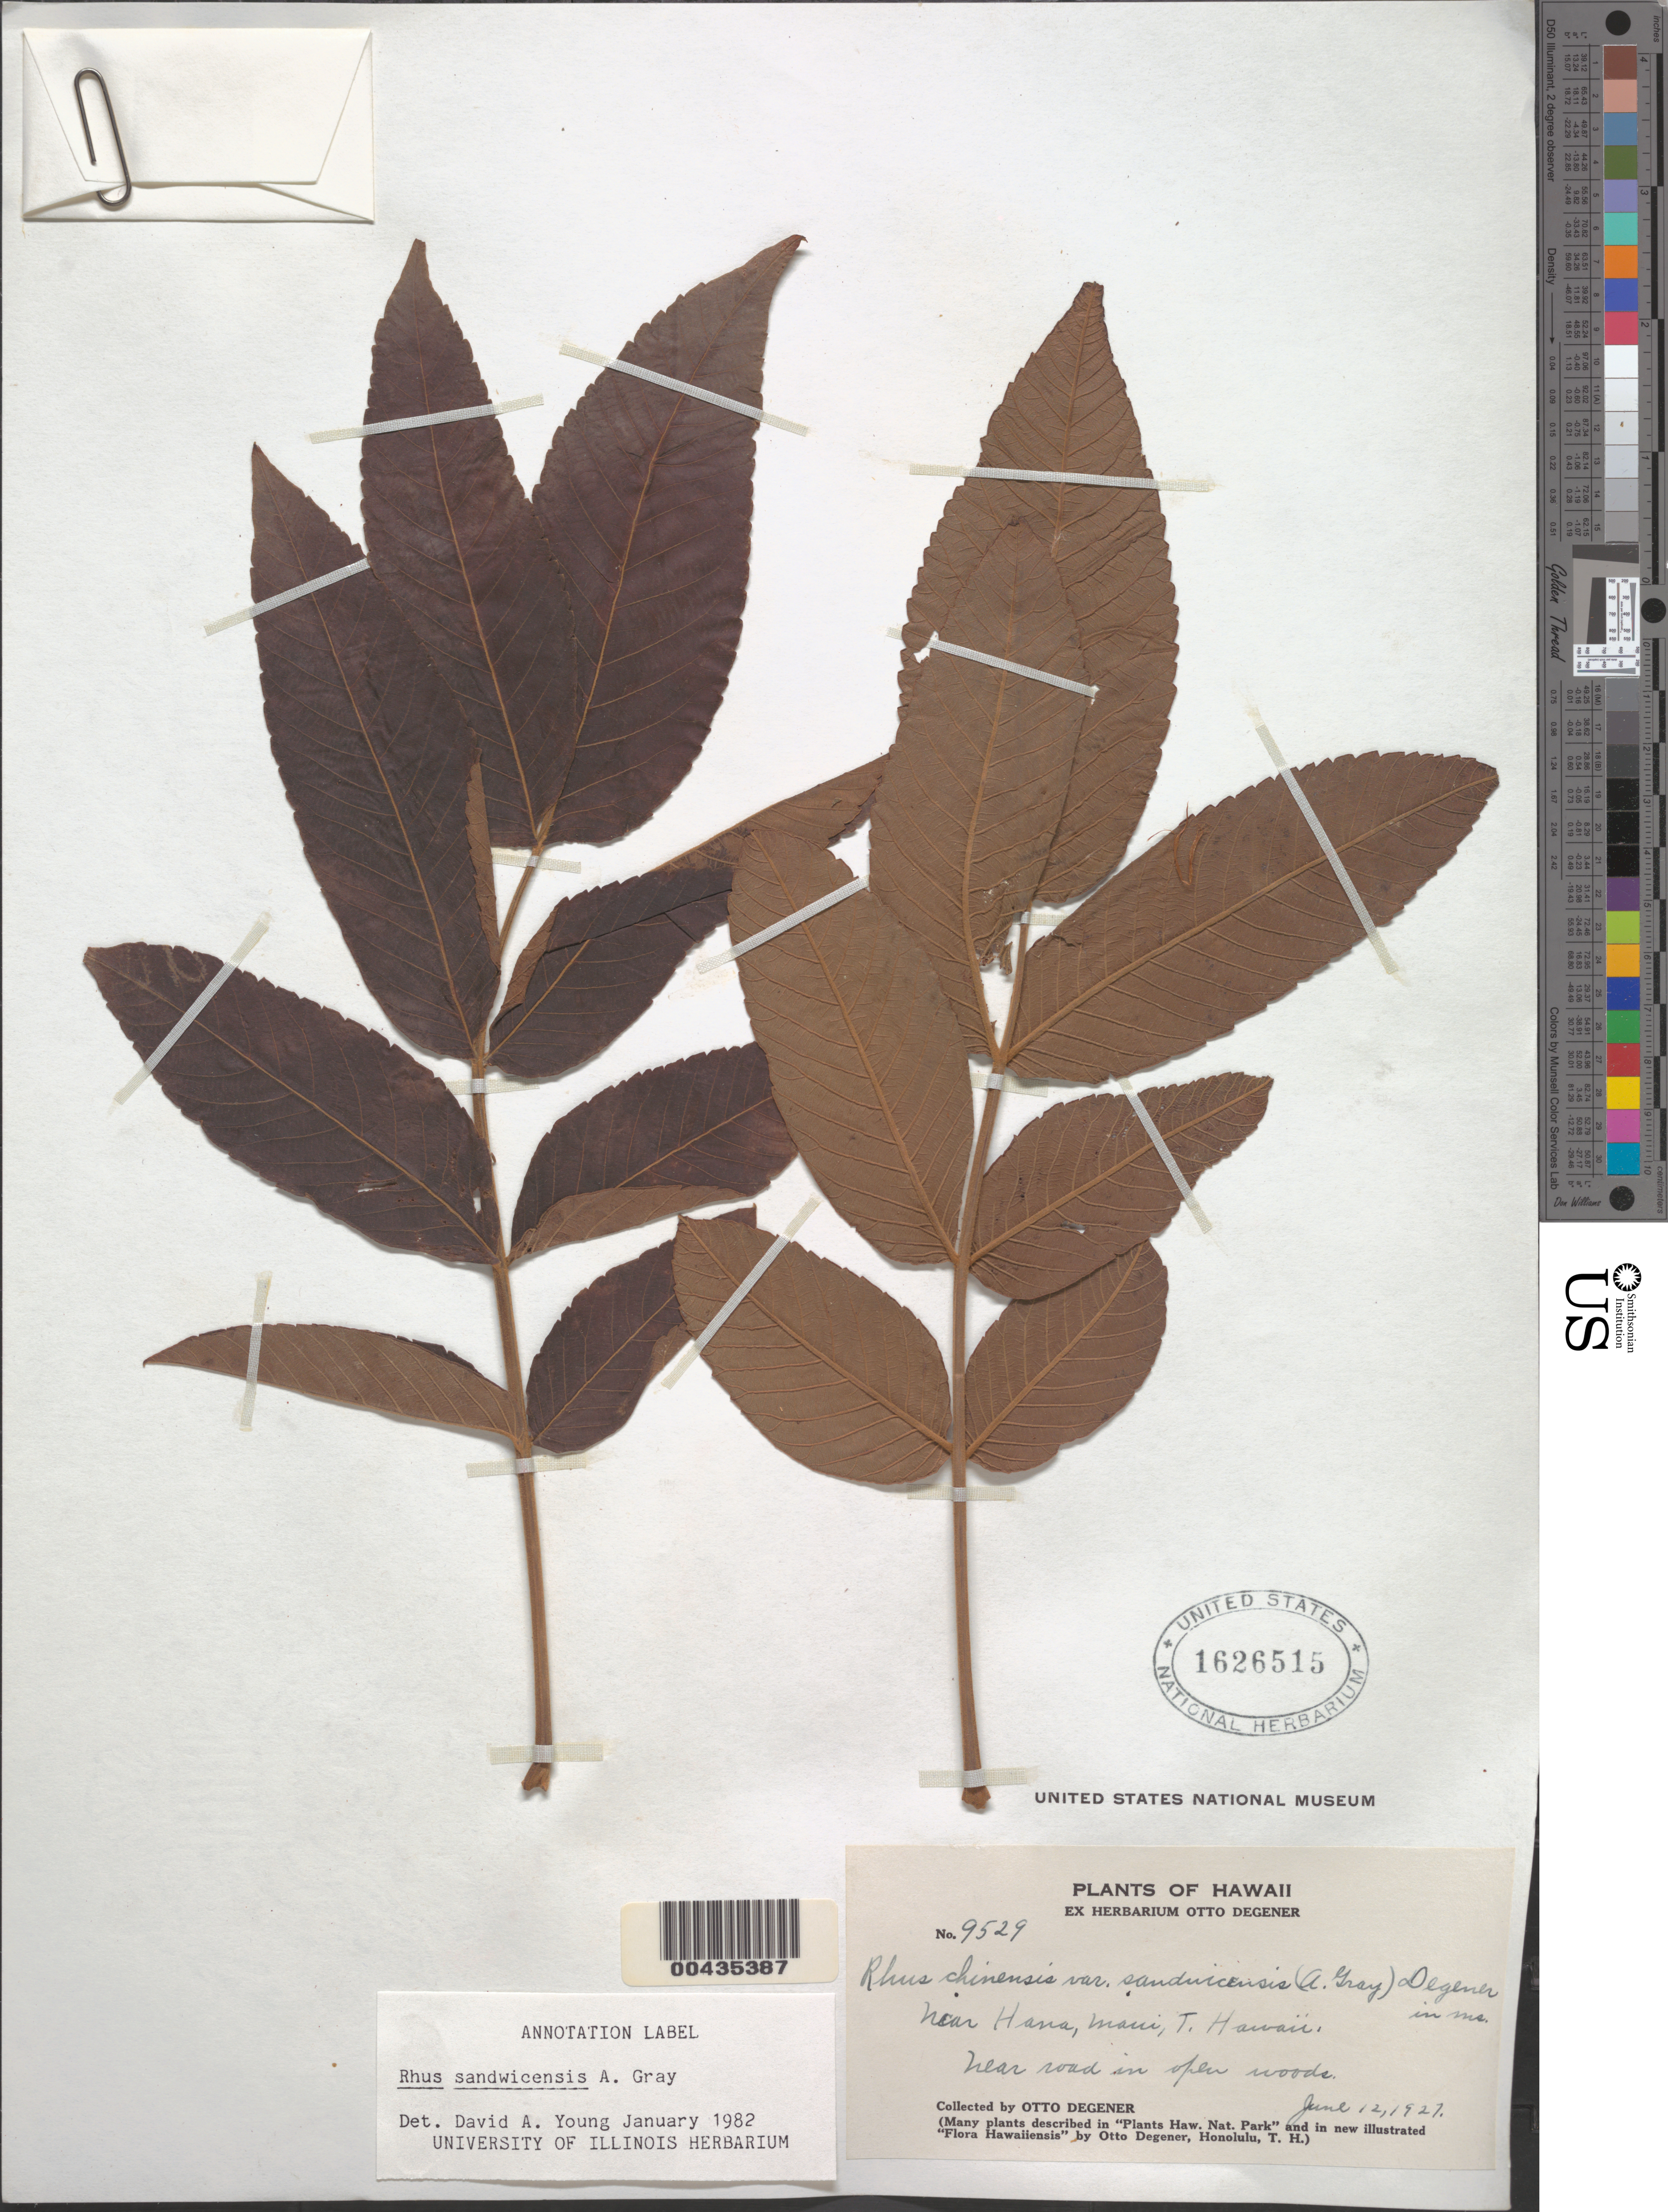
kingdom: Plantae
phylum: Tracheophyta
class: Magnoliopsida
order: Sapindales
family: Anacardiaceae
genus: Rhus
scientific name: Rhus sandwicensis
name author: A. Gray in Wilkes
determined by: Young, D. A.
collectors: O. Degener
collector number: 9529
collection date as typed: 12 Jun 1927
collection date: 1927-06-12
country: United States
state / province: Hawaii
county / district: Maui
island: Maui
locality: Near Hana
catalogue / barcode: US 1626515